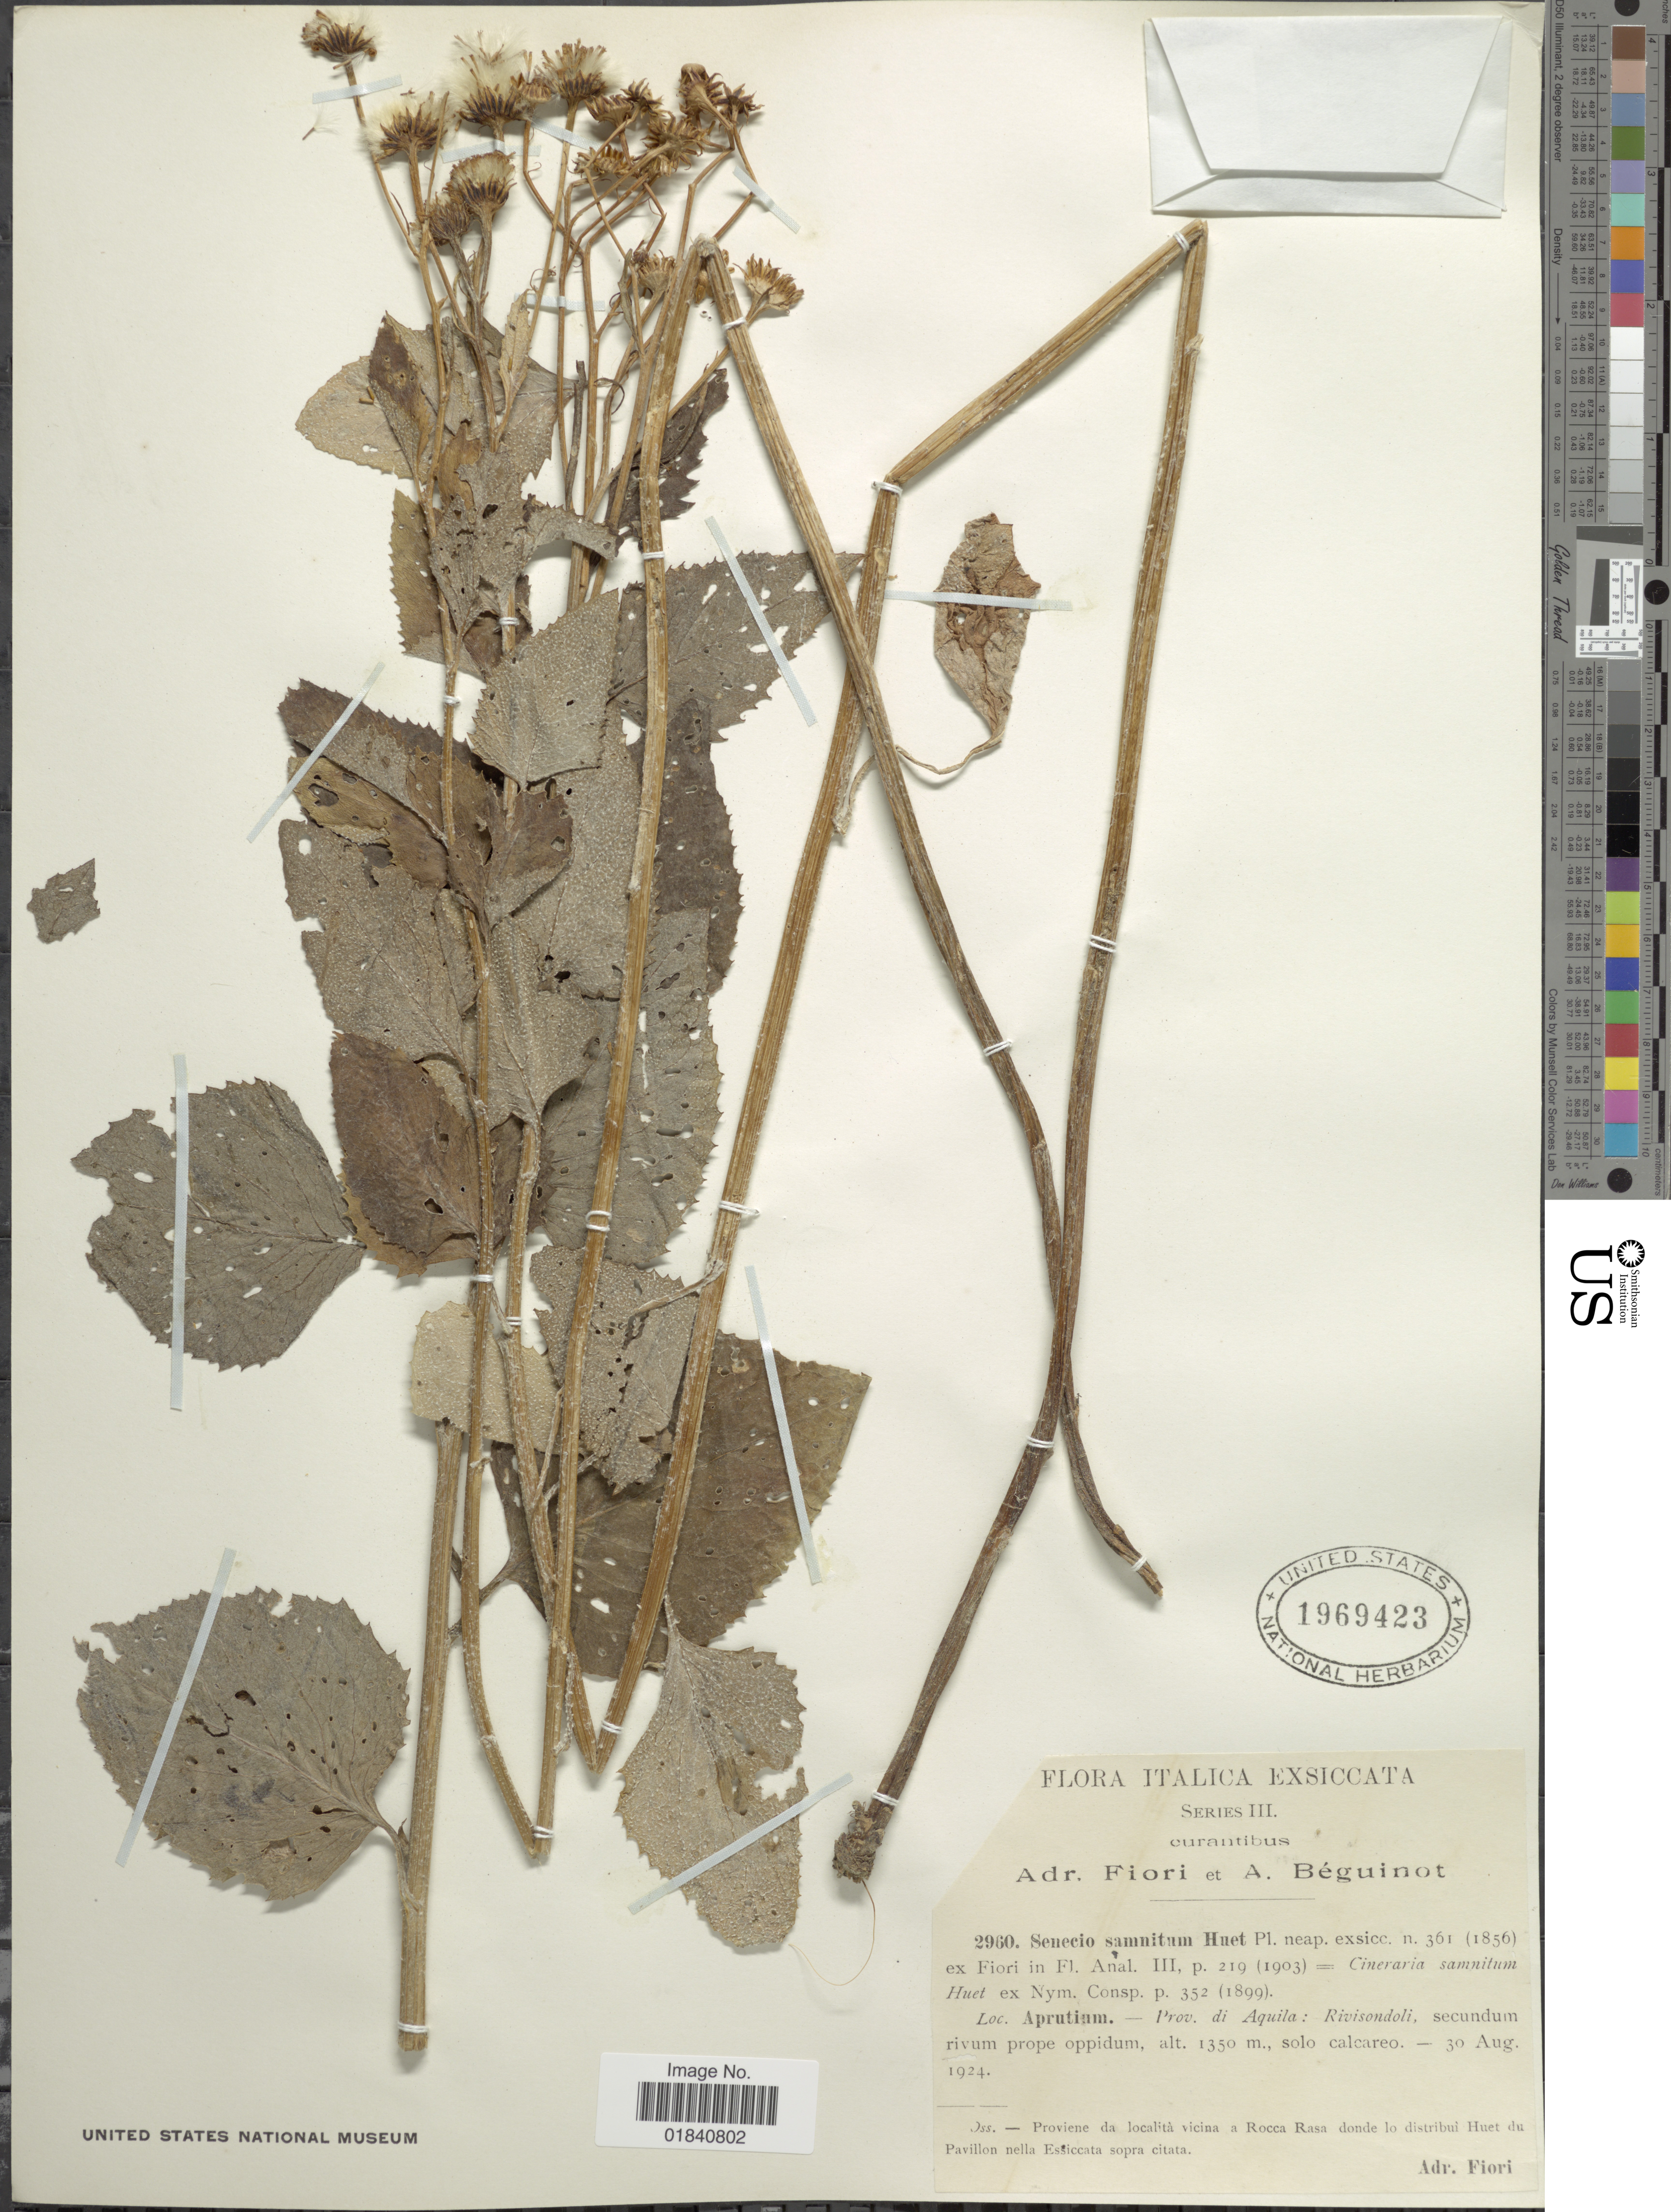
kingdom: Plantae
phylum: Tracheophyta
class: Magnoliopsida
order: Asterales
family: Asteraceae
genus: Jacobaea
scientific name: Jacobaea samnitum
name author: (Nyman) B. Nord. & Greuter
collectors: A. Fiori & A. Béguinot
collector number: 2960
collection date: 1924-08-30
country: Italy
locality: Aprutiam. - Prov. di Aquila: Rivisondoli, secundum rivum prope oppidum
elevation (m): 1350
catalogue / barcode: US 1969423